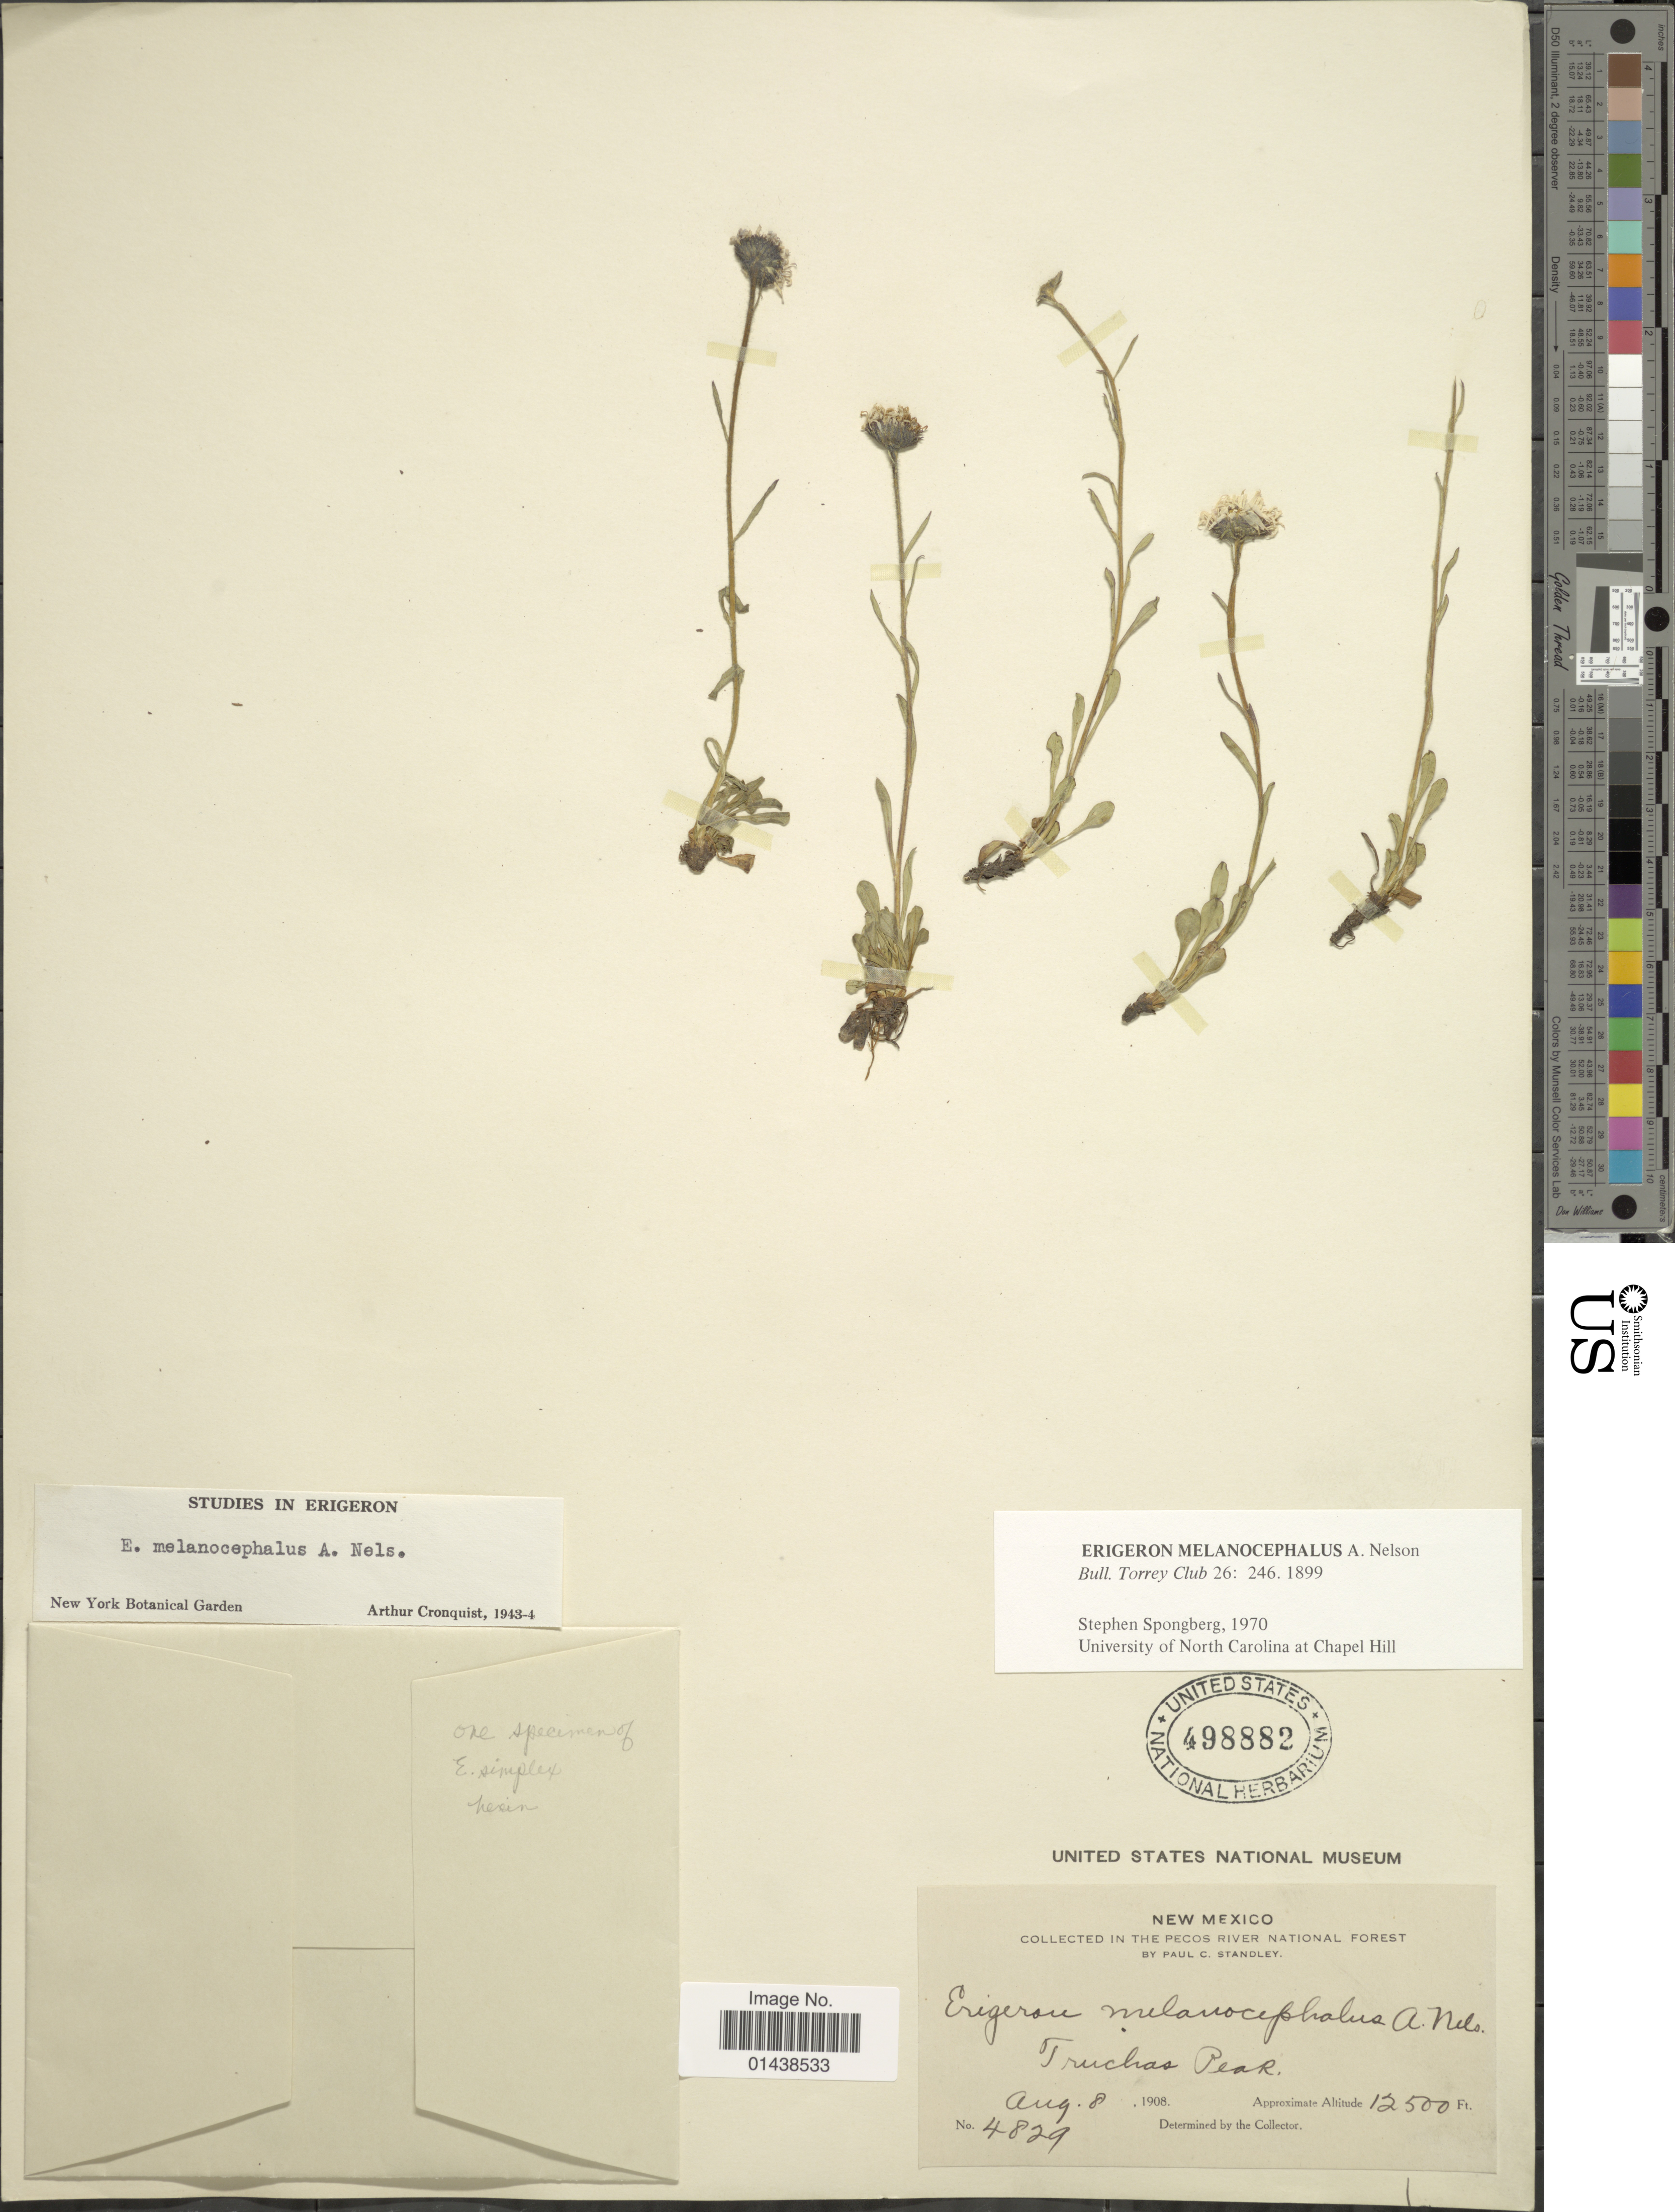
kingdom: Plantae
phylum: Tracheophyta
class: Magnoliopsida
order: Asterales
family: Asteraceae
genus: Erigeron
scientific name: Erigeron melanocephalus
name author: (A. Nelson) A. Nelson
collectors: P. C. Standley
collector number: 4829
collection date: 1908-08-08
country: United States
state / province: New Mexico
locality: Pecos River National Forest. Truchas Peak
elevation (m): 3810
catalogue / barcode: US 498882